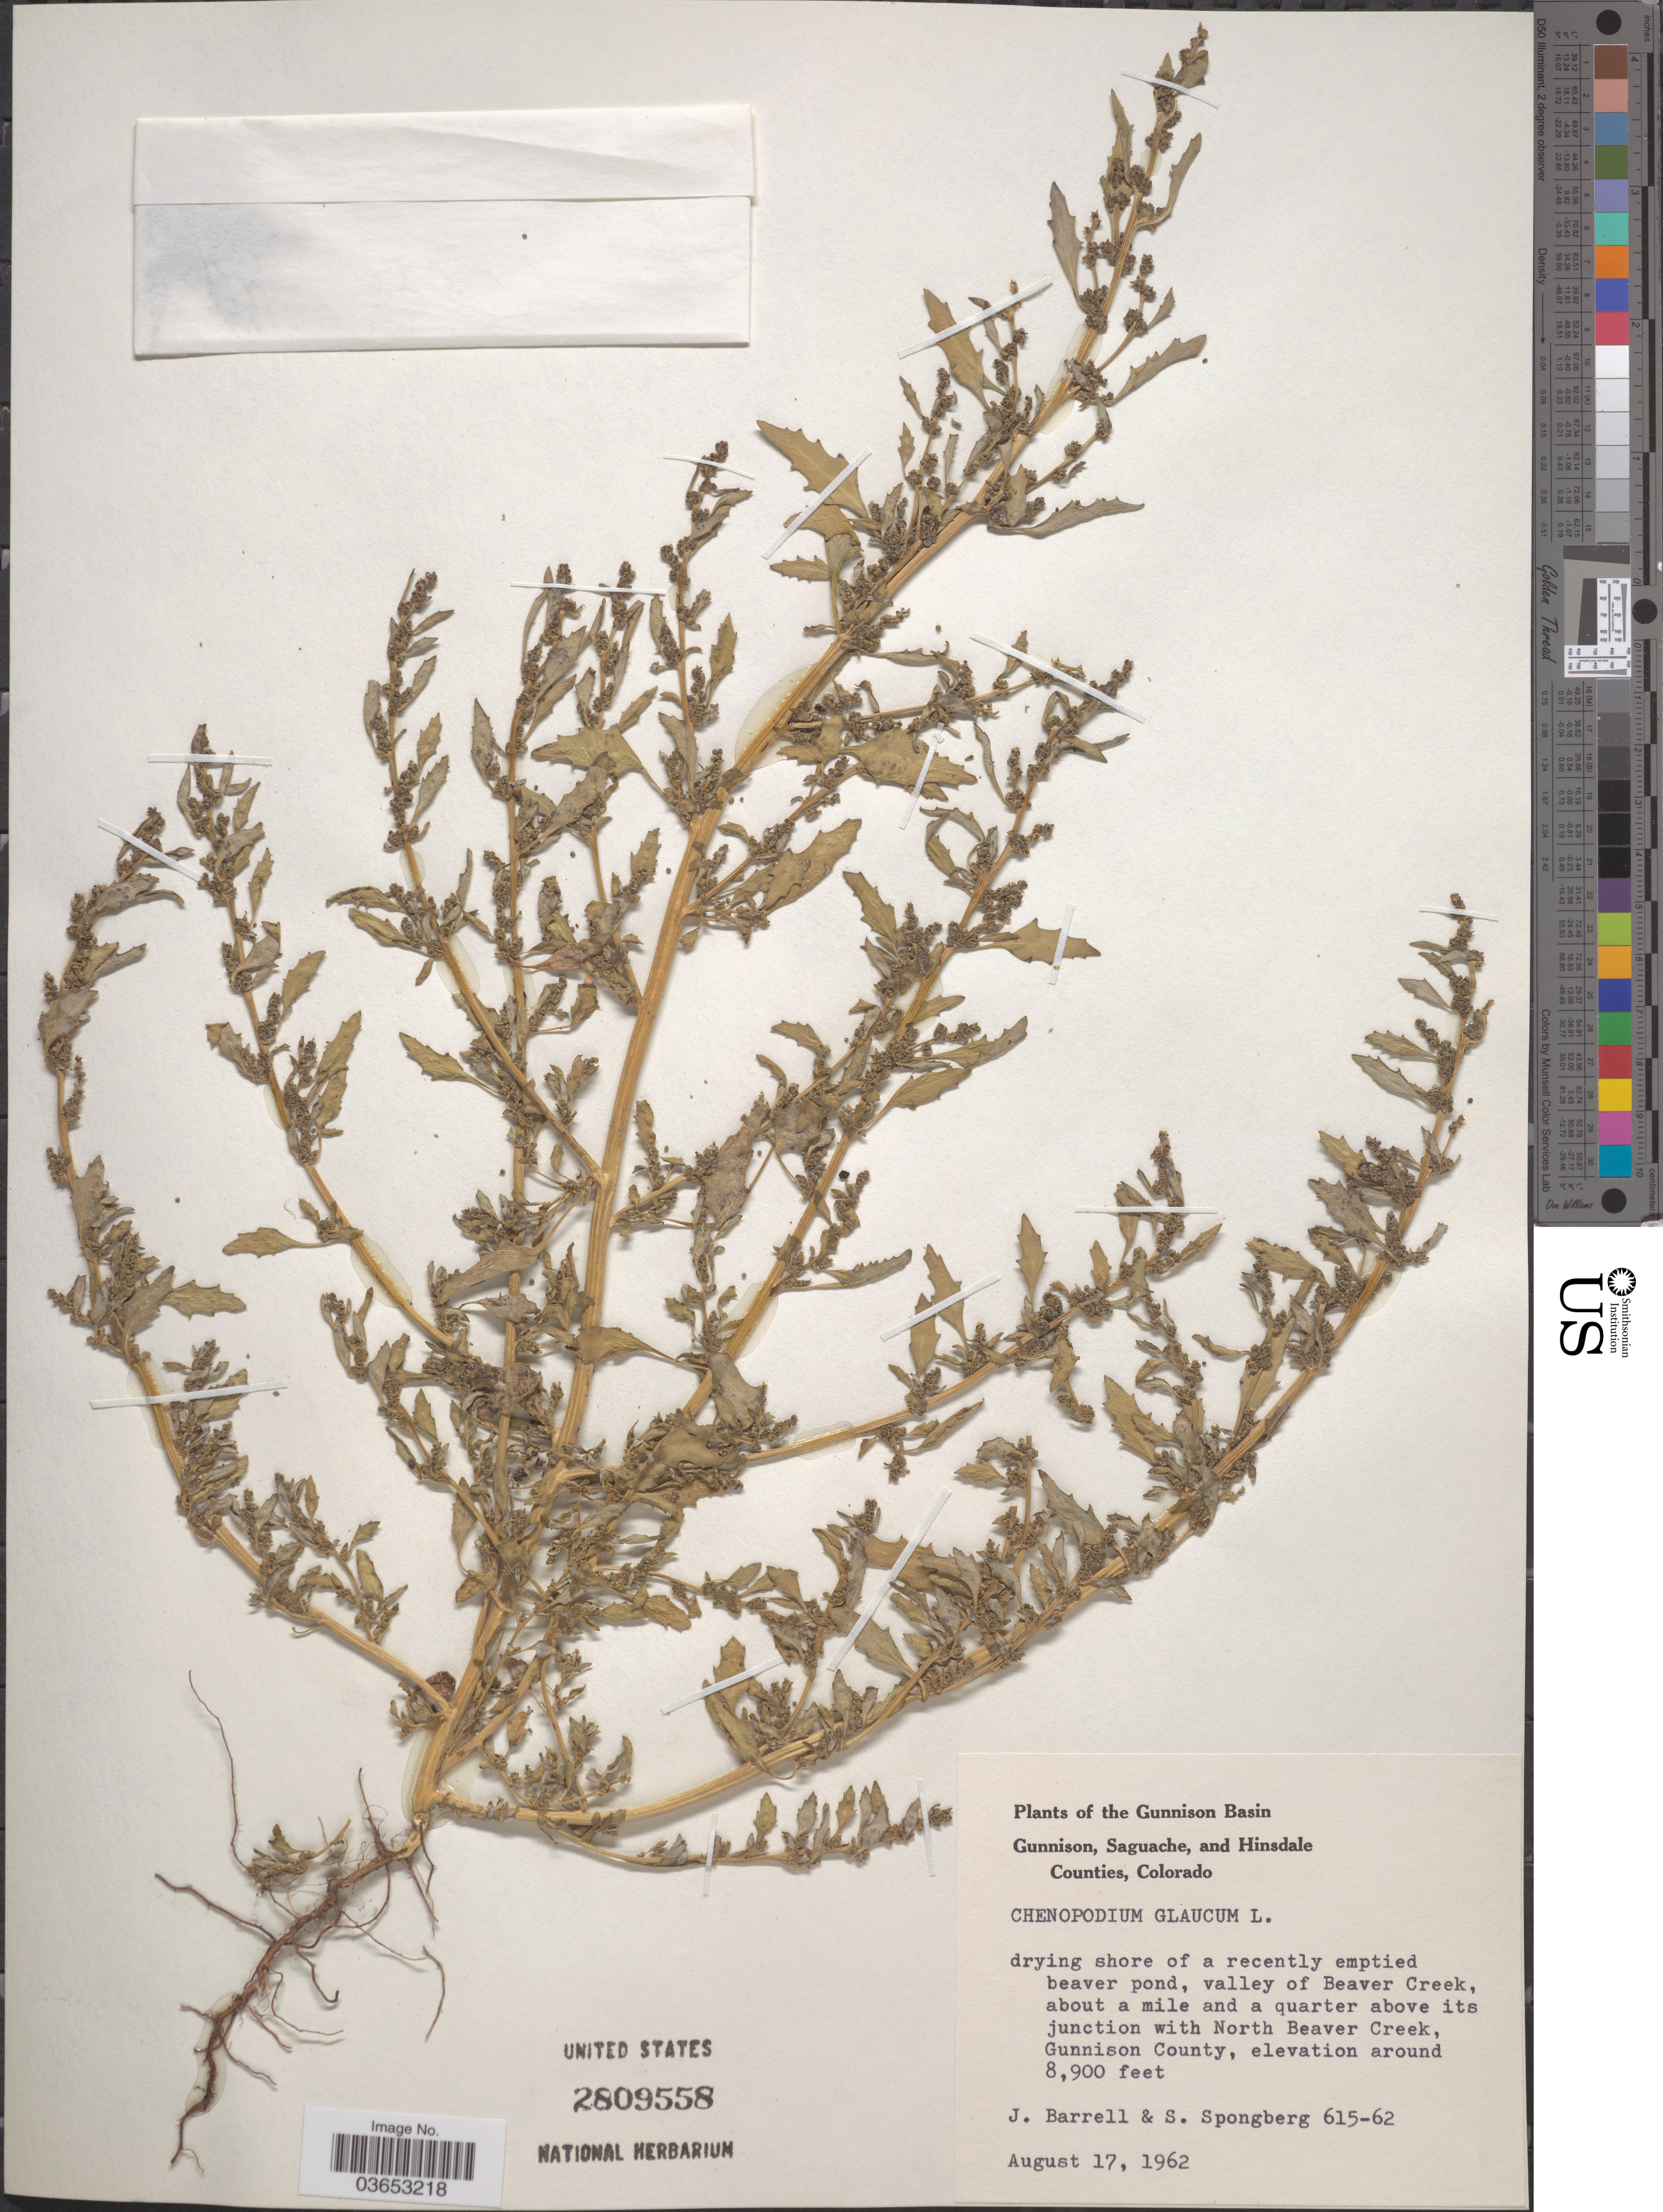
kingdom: Plantae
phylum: Tracheophyta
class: Magnoliopsida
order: Caryophyllales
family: Amaranthaceae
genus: Chenopodium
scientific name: Chenopodium glaucum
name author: L.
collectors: J. Barrell & S. A.Spongberg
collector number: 615-62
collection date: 1962-08-17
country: United States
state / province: Colorado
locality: Gunnison Basin. Beaver pond, valley of Beaver Creek, about a mile and quarter above its junction with North Beaver Creek, Gunnison County.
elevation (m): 2713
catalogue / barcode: US 2809558